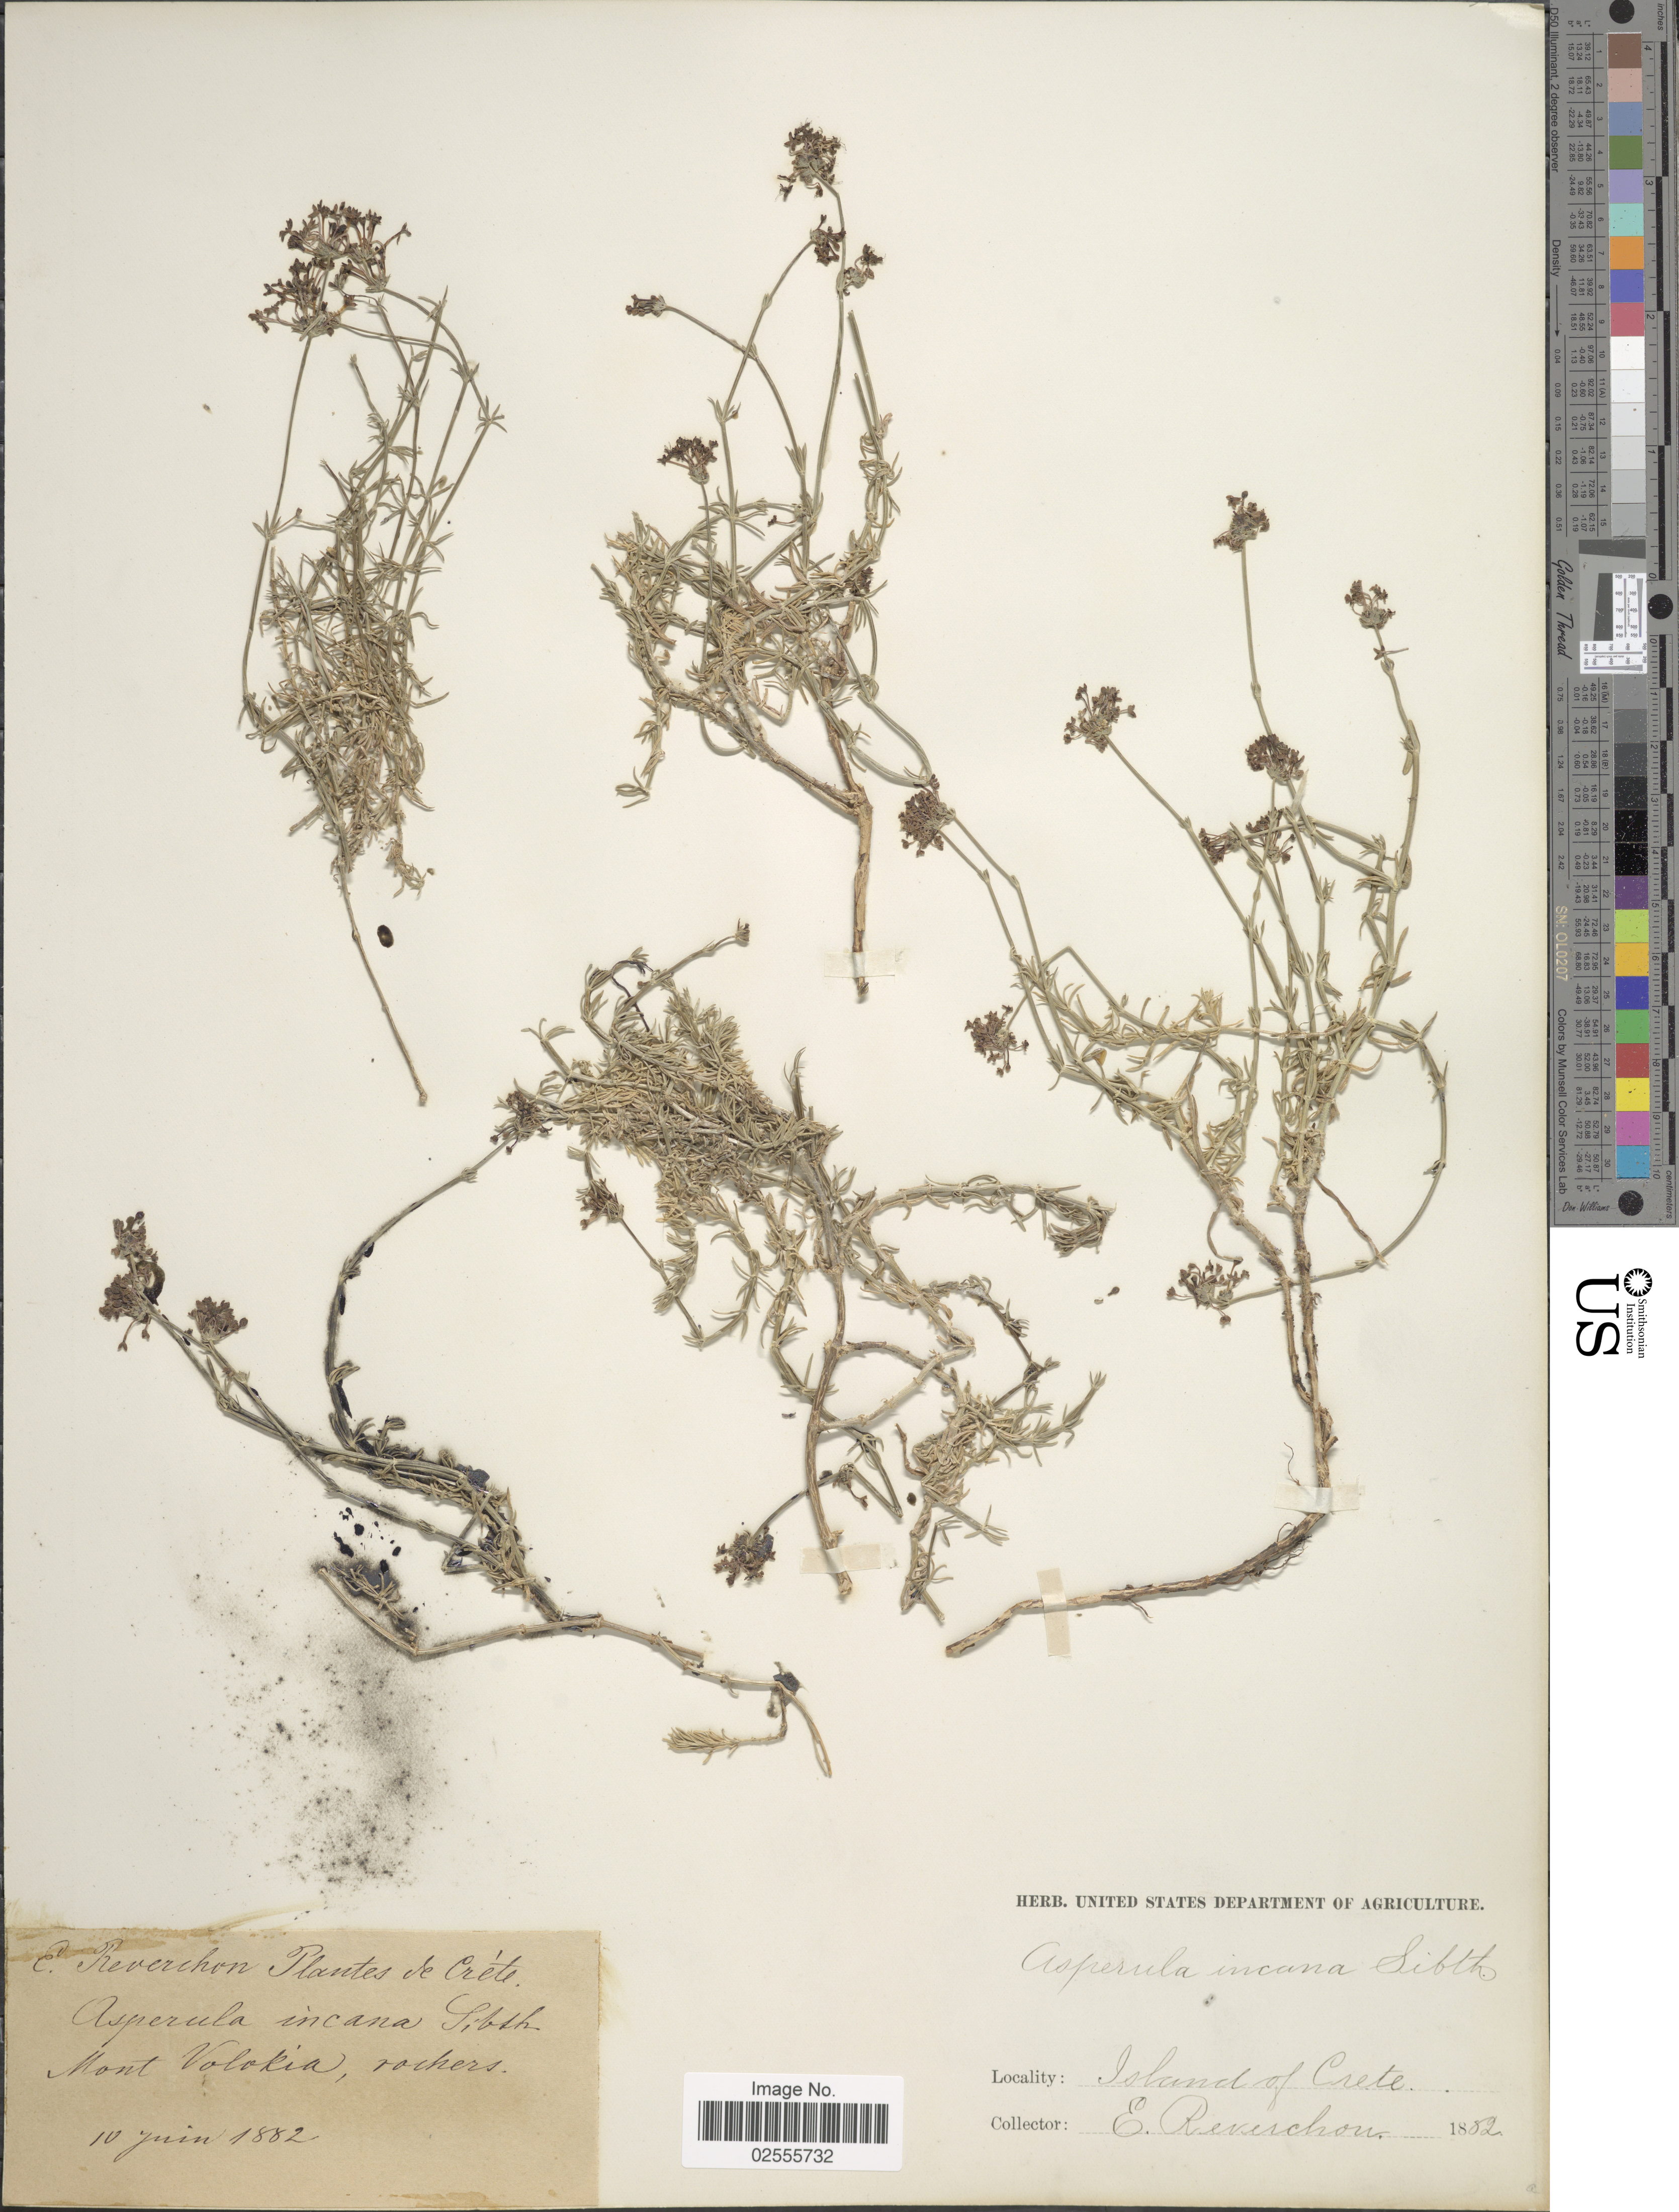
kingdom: Plantae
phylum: Tracheophyta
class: Magnoliopsida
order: Gentianales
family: Rubiaceae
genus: Asperula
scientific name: Asperula incana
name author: Sibth. & Sm.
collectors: E. Reverchon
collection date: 1882-06-10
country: Greece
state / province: Crete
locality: Island of Crete, Mont Volokia.